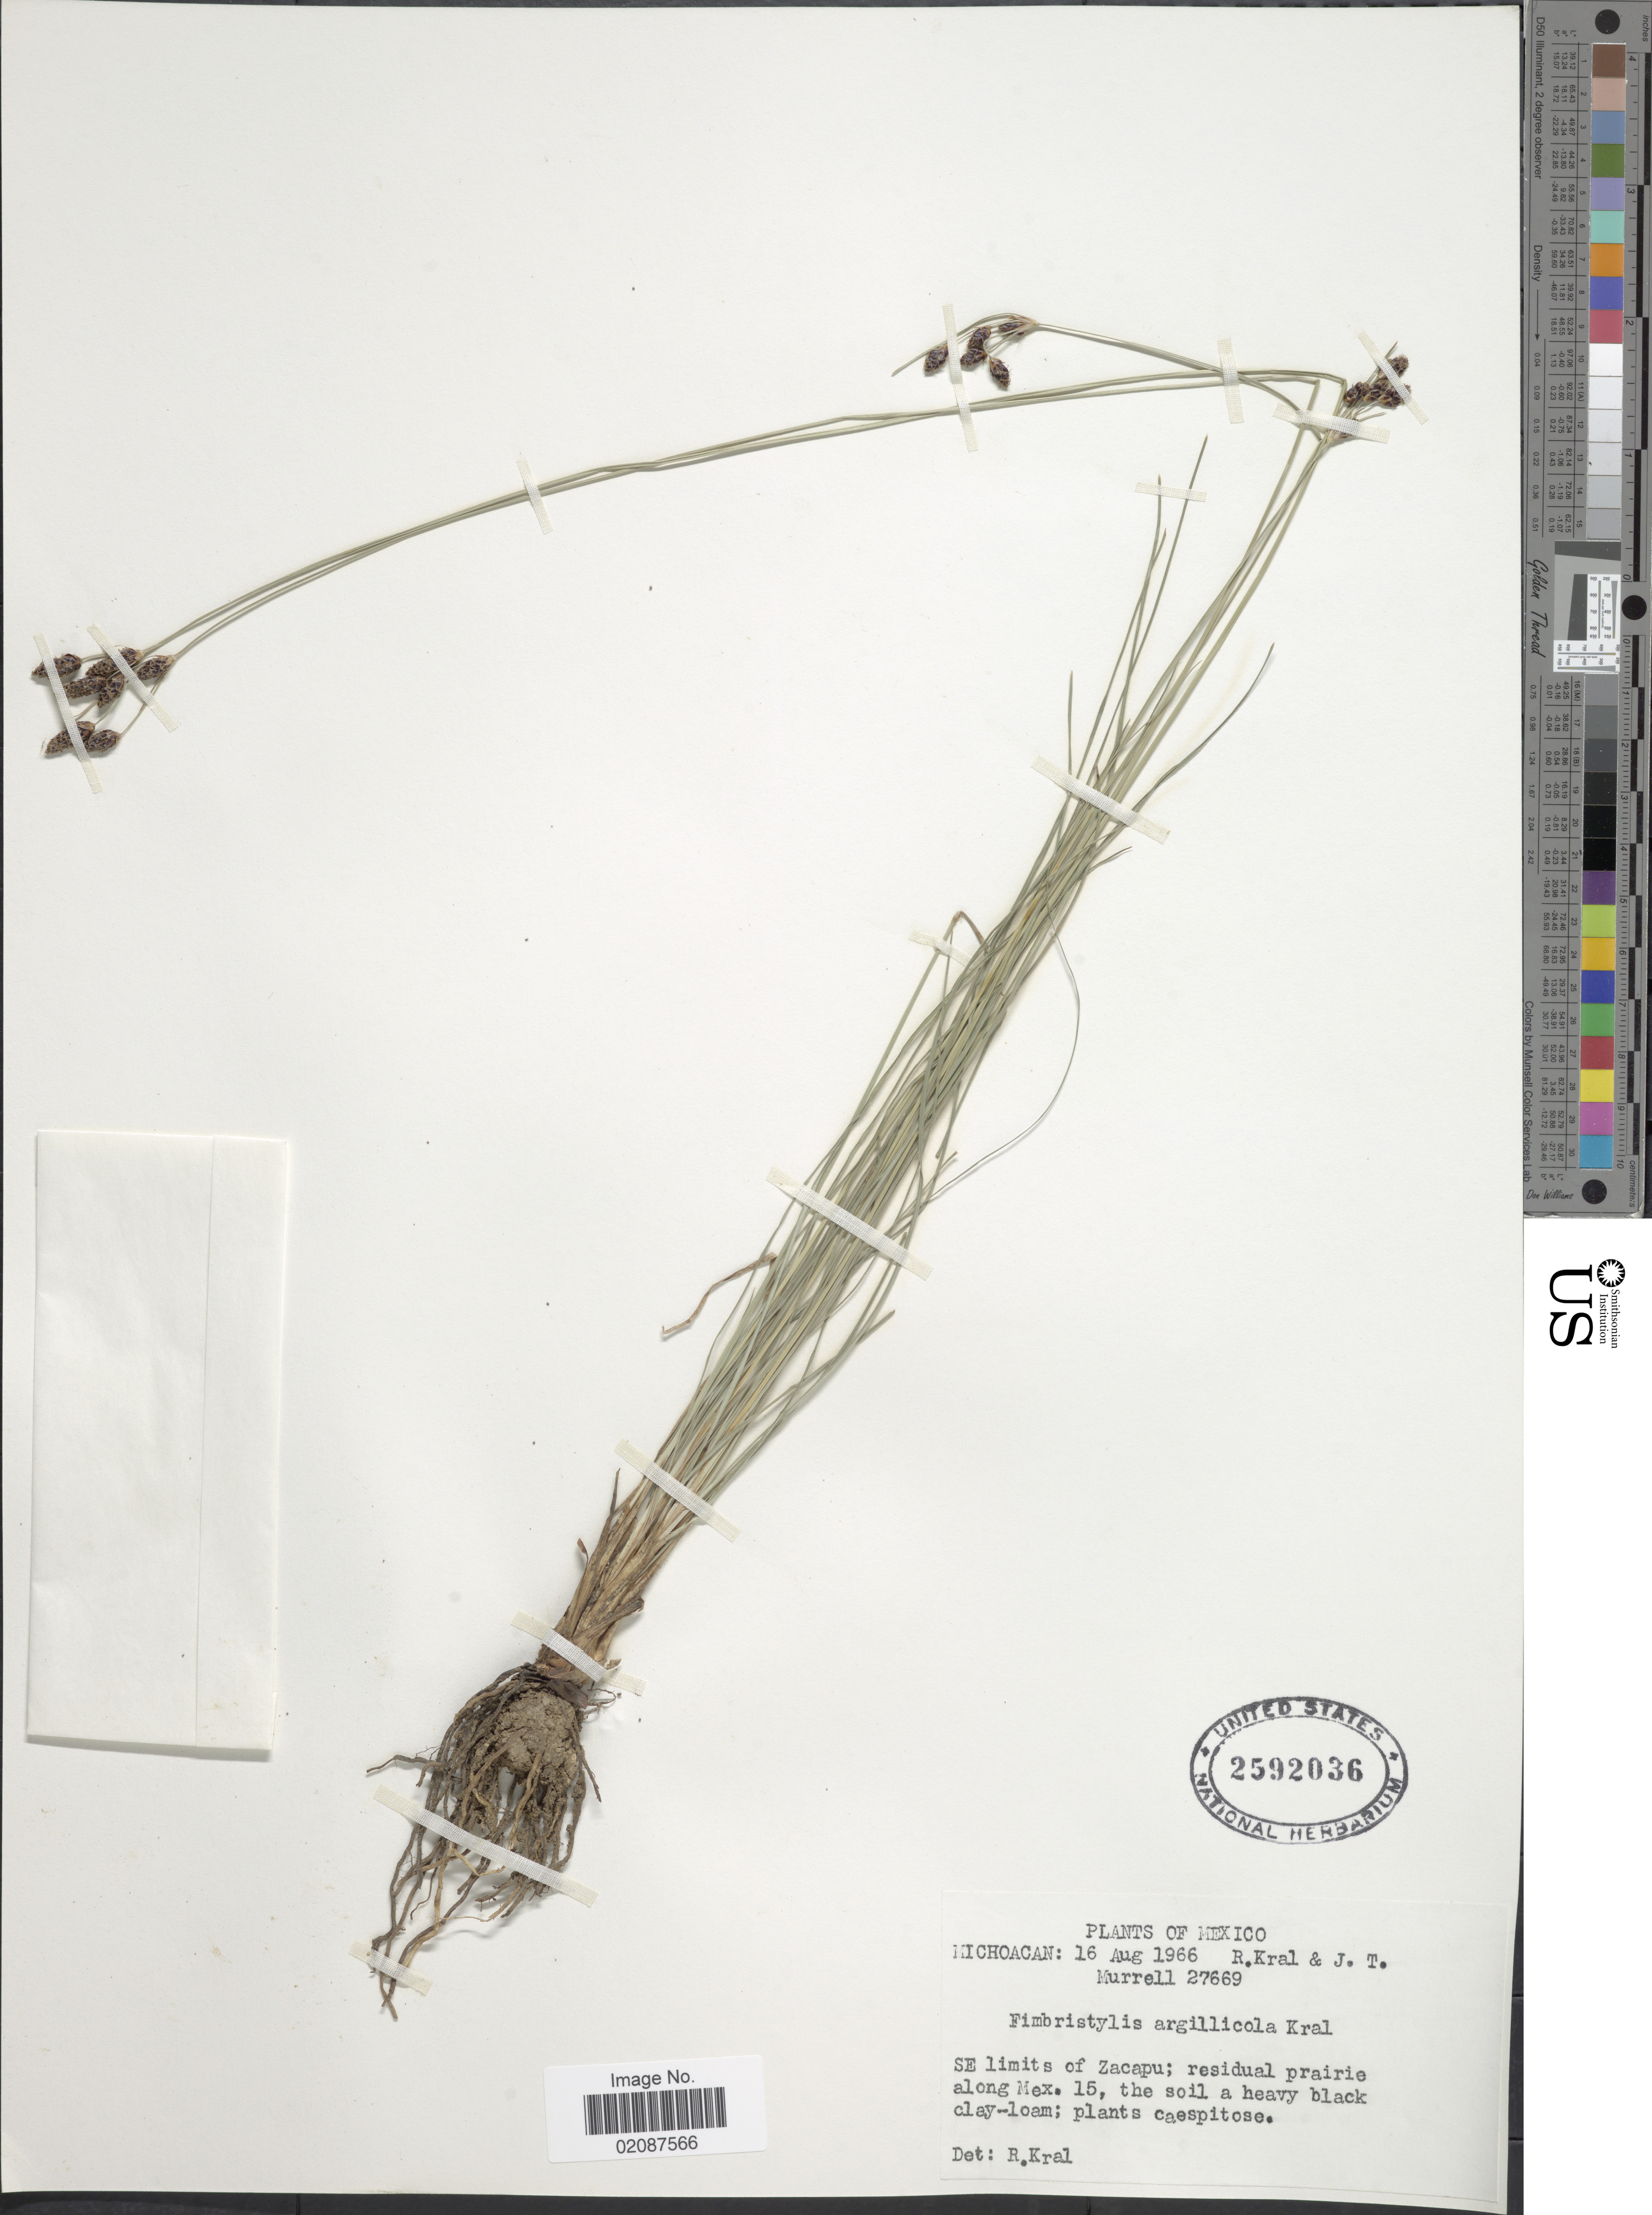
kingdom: Plantae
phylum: Tracheophyta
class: Liliopsida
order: Poales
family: Cyperaceae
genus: Fimbristylis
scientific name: Fimbristylis argillicola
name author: Kral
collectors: R. Kral & J. Murrell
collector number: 27669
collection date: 1966-08-16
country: Mexico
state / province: Michoacán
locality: Michoacan, SE limits of Zacapu, residual prairie along Mex. 15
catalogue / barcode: US 2592036